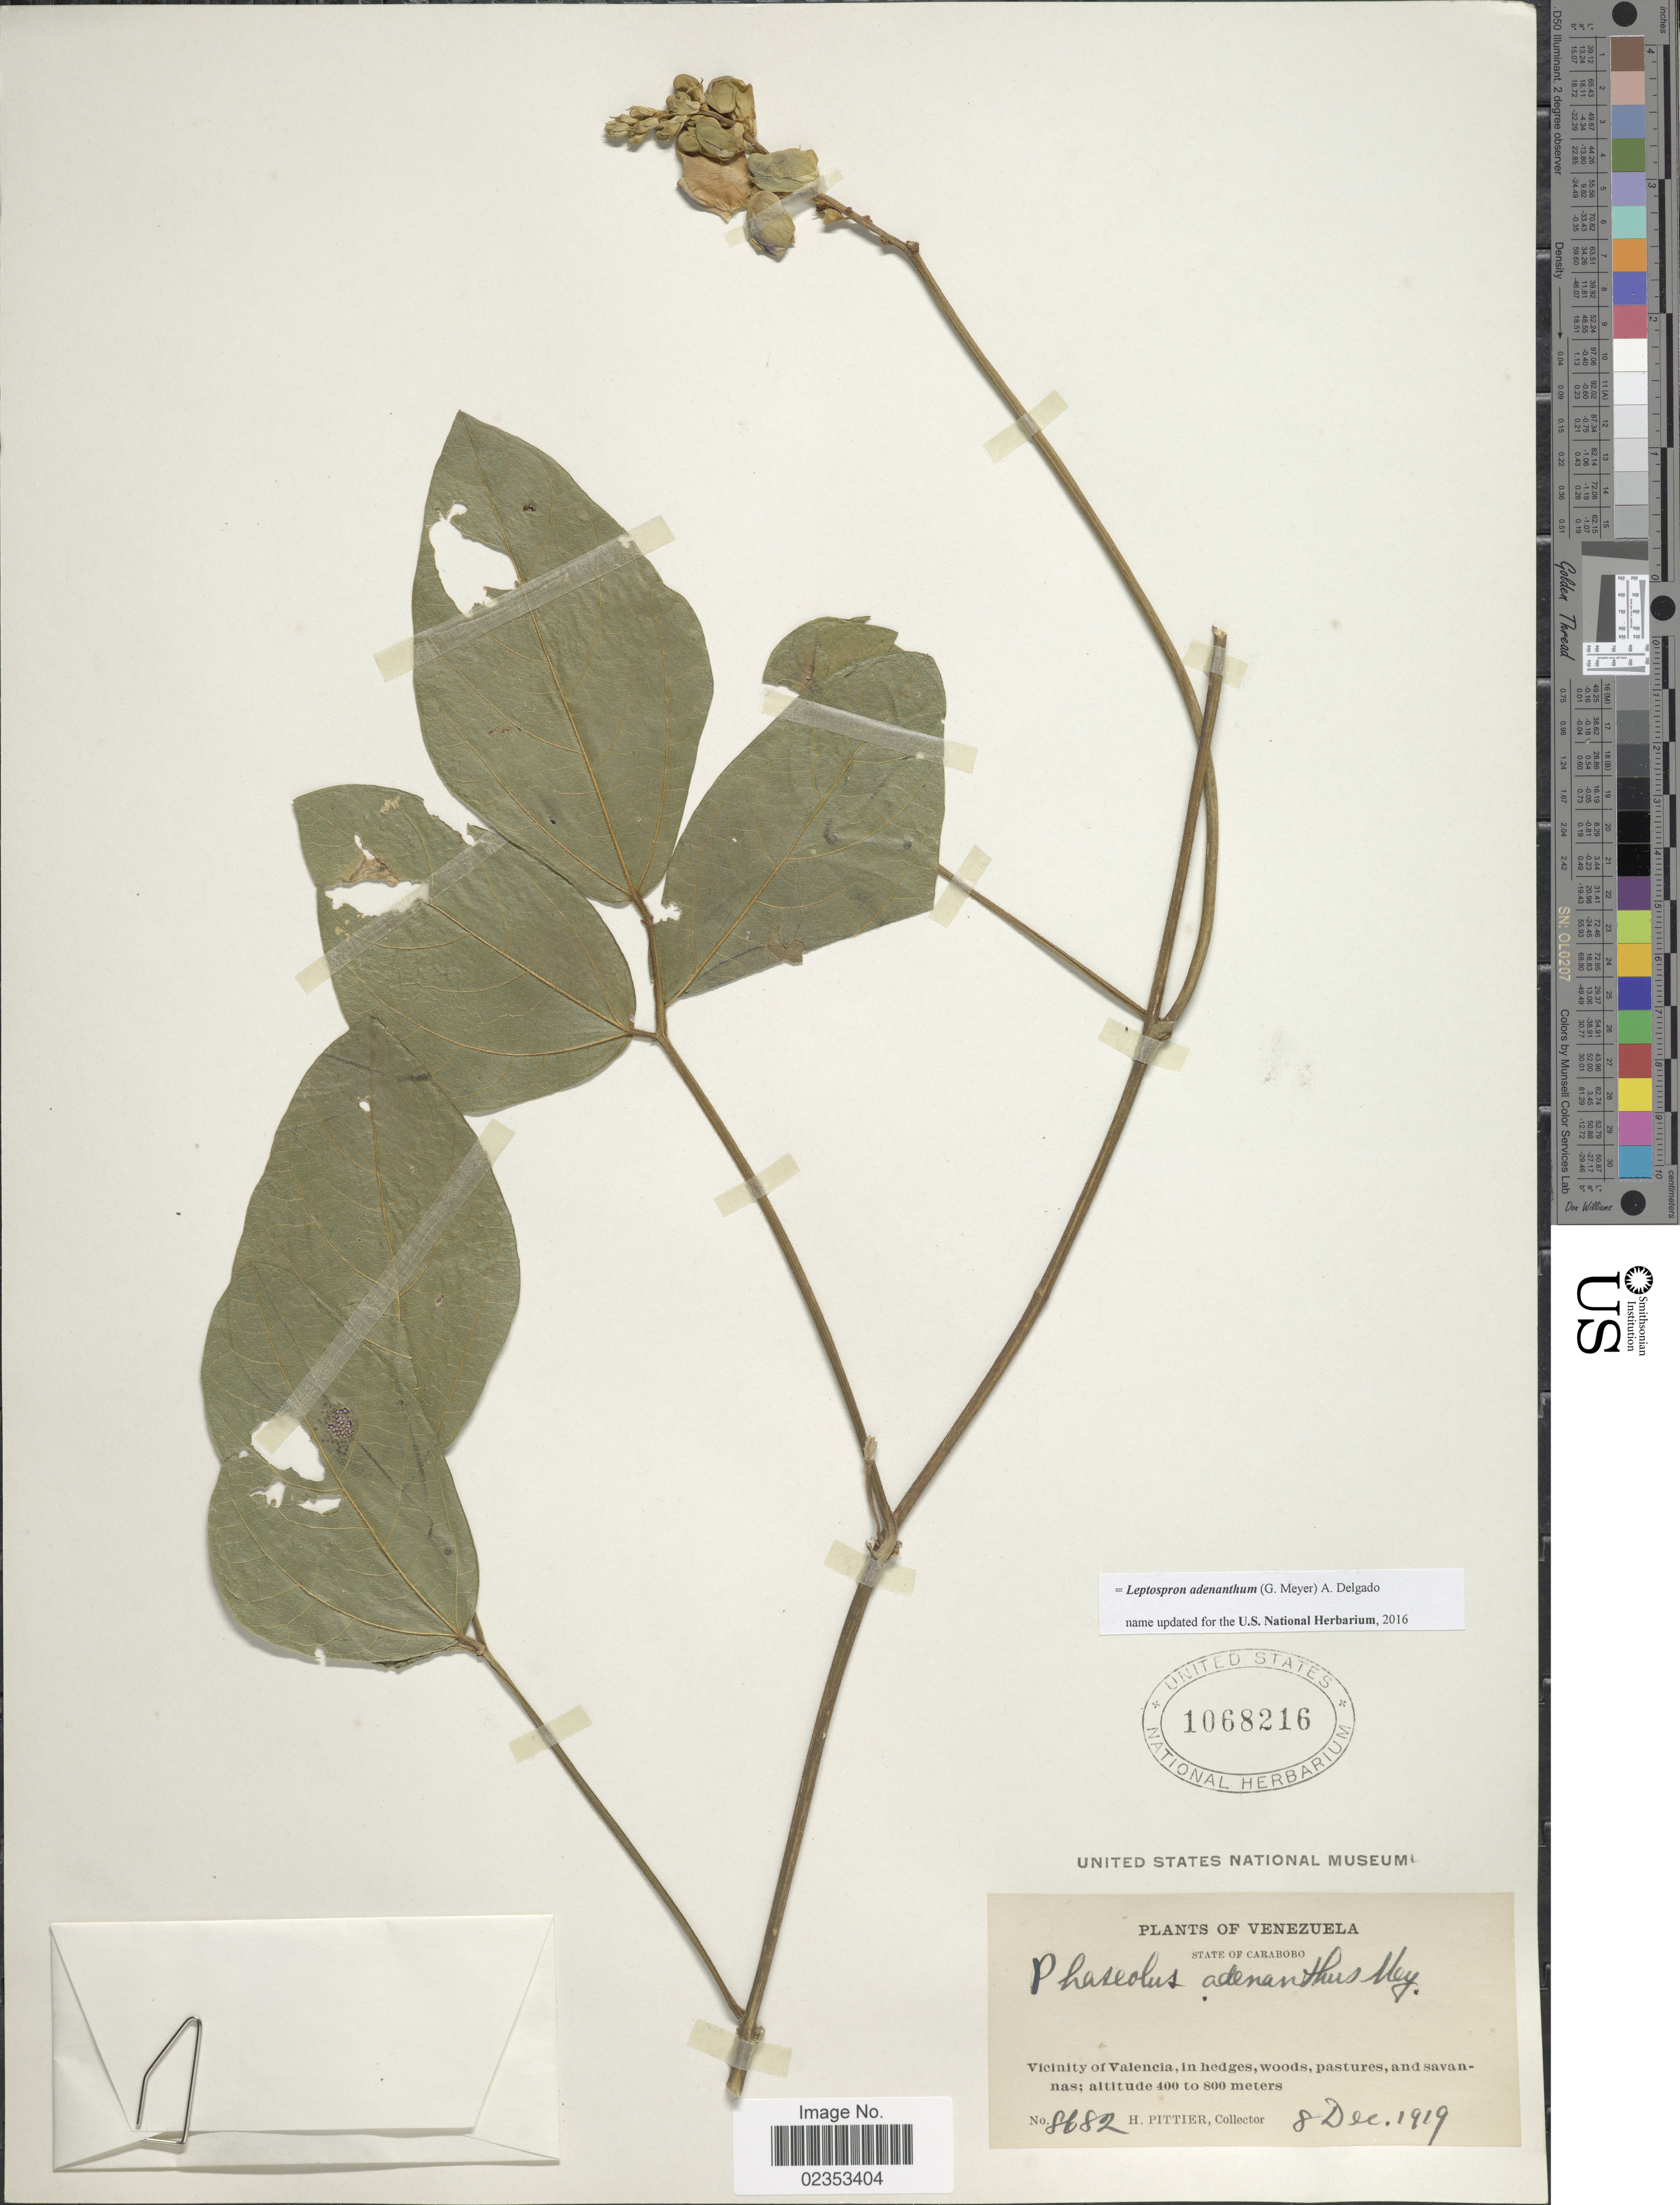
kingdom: Plantae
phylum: Tracheophyta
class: Magnoliopsida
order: Fabales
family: Fabaceae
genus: Leptospron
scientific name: Leptospron adenanthum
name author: (G. Mey.) A. Delgado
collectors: H. F. Pittier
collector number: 8682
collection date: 1919-12-08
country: Venezuela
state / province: Carabobo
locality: Vicinity of Valencia, in hedges, woods, pastures, and savannas.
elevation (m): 400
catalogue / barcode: US 1068216